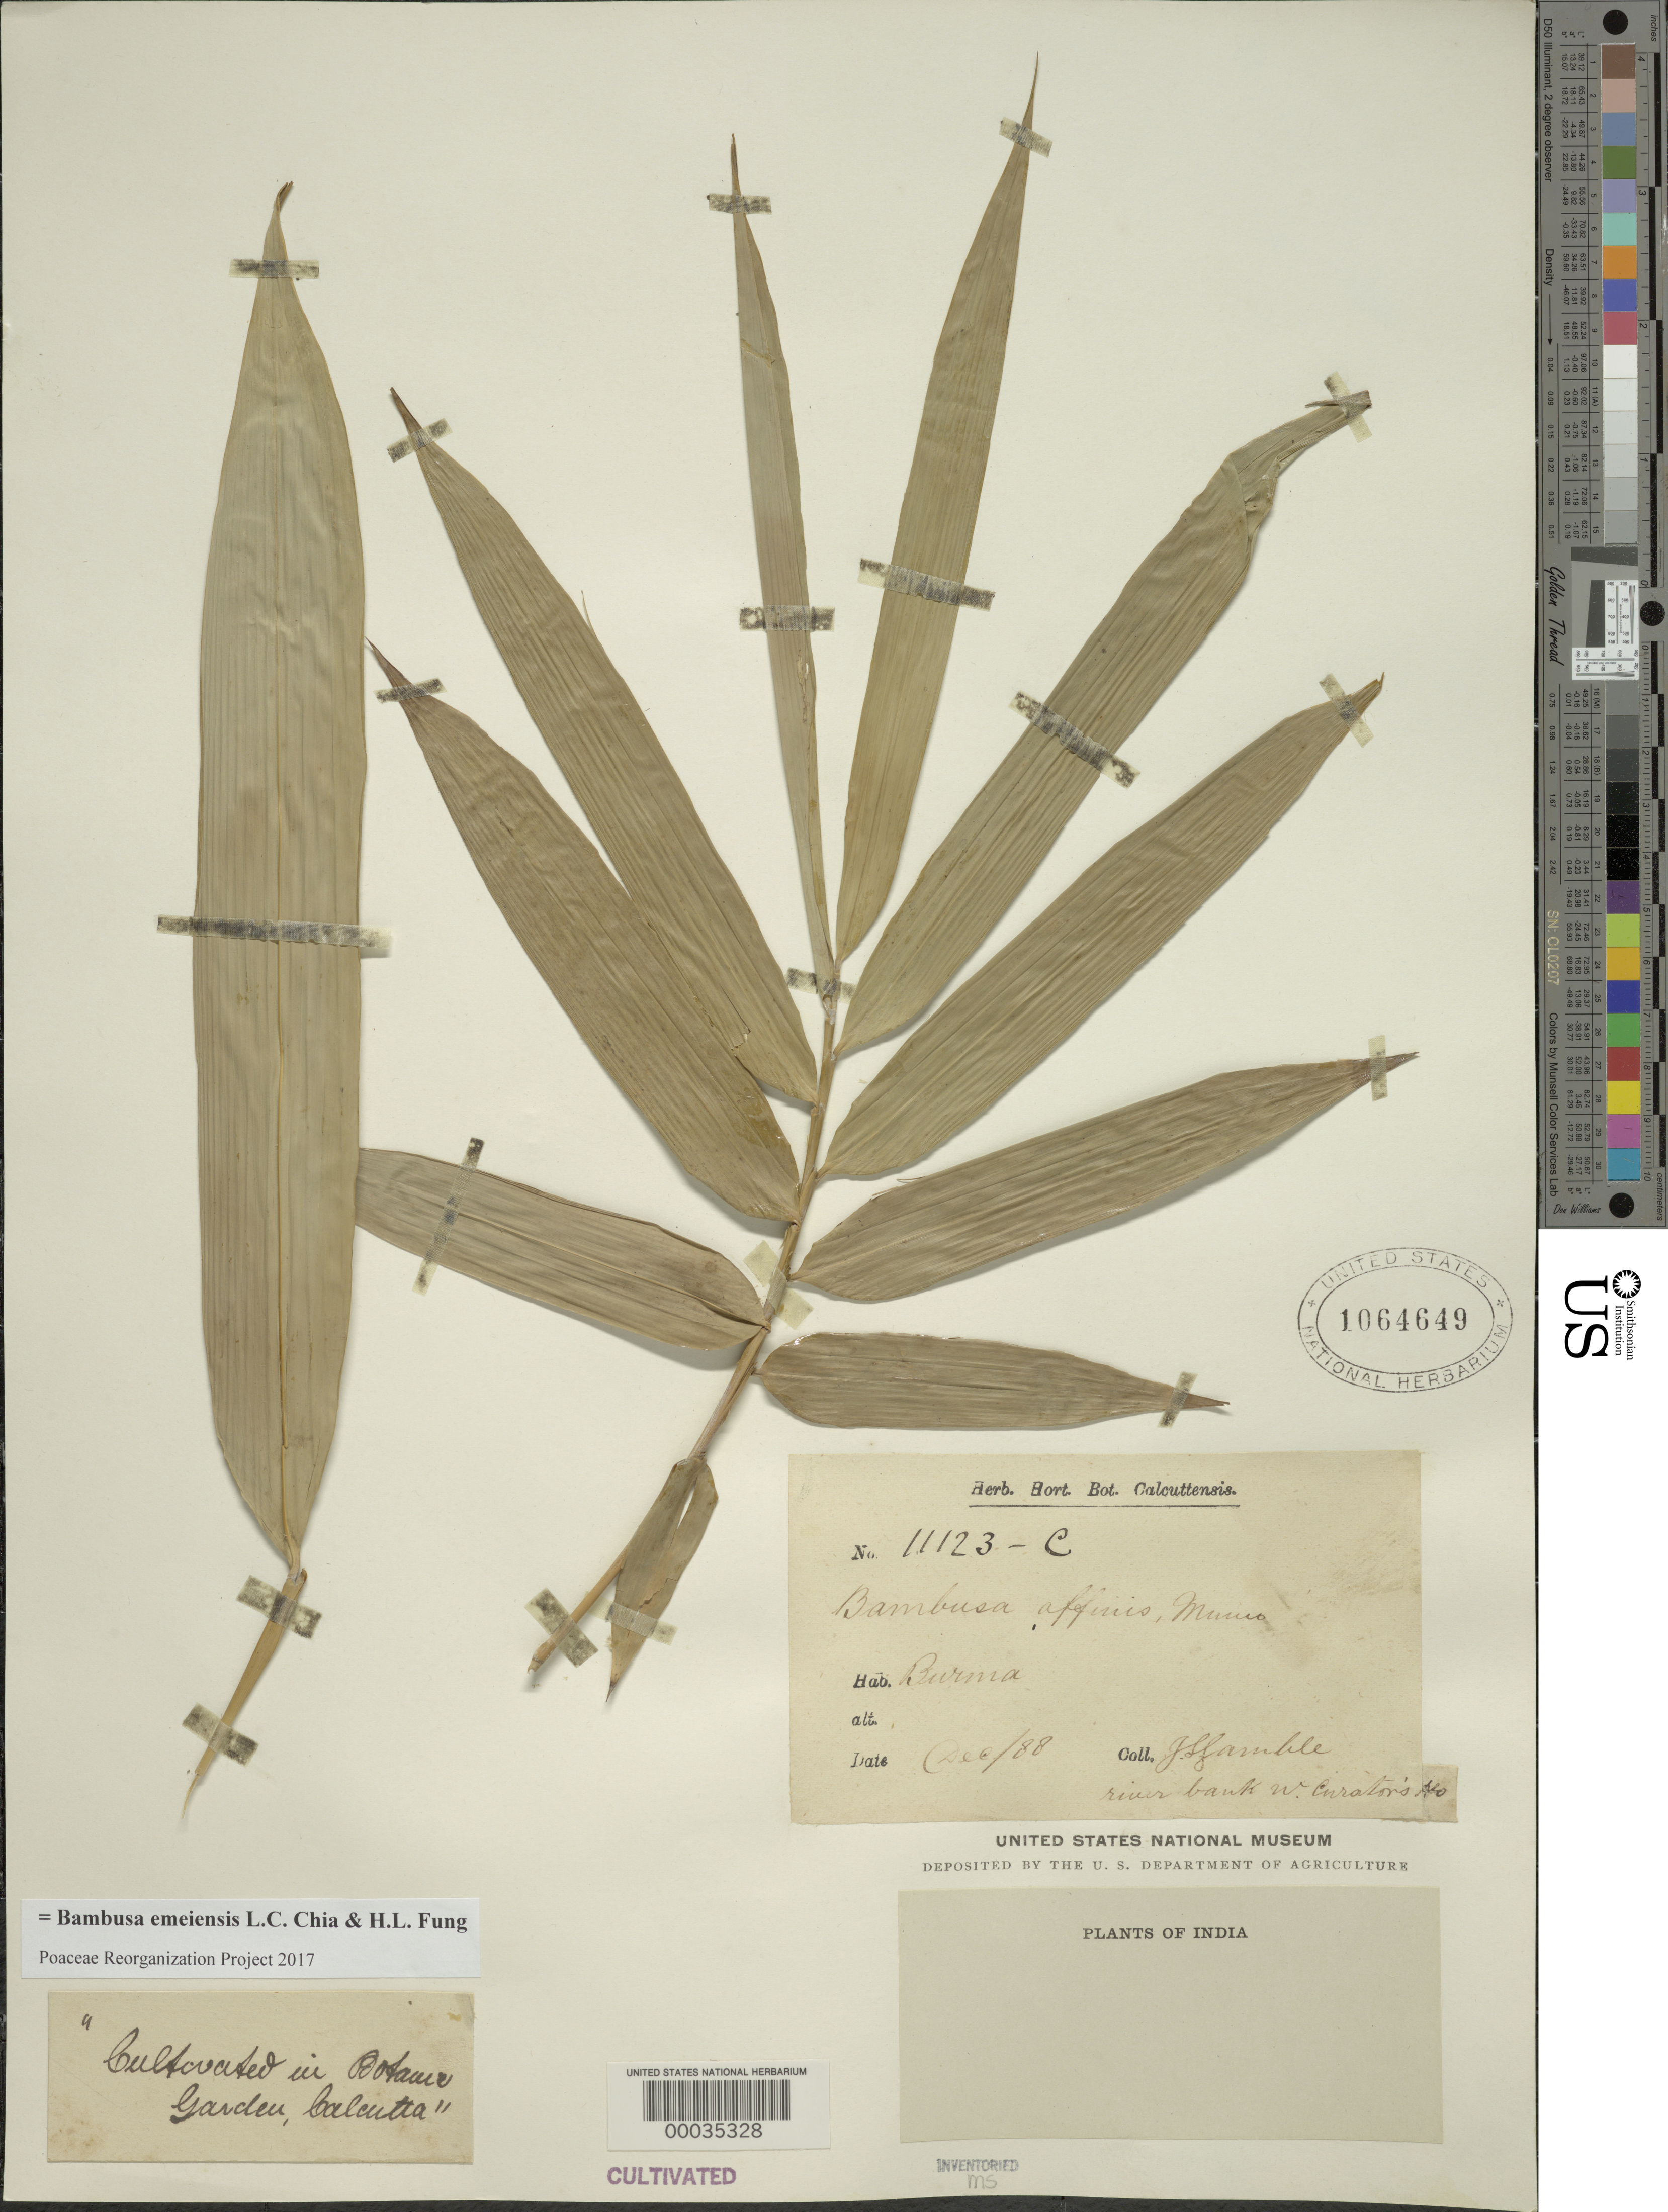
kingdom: Plantae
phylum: Tracheophyta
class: Liliopsida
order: Poales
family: Poaceae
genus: Bambusa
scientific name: Bambusa emeiensis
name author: Chia & H.L. Fung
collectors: J. S. Gamble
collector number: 11123-c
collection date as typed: Dec 1888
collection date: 1888-12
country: India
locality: Calcutta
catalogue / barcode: US 1064649